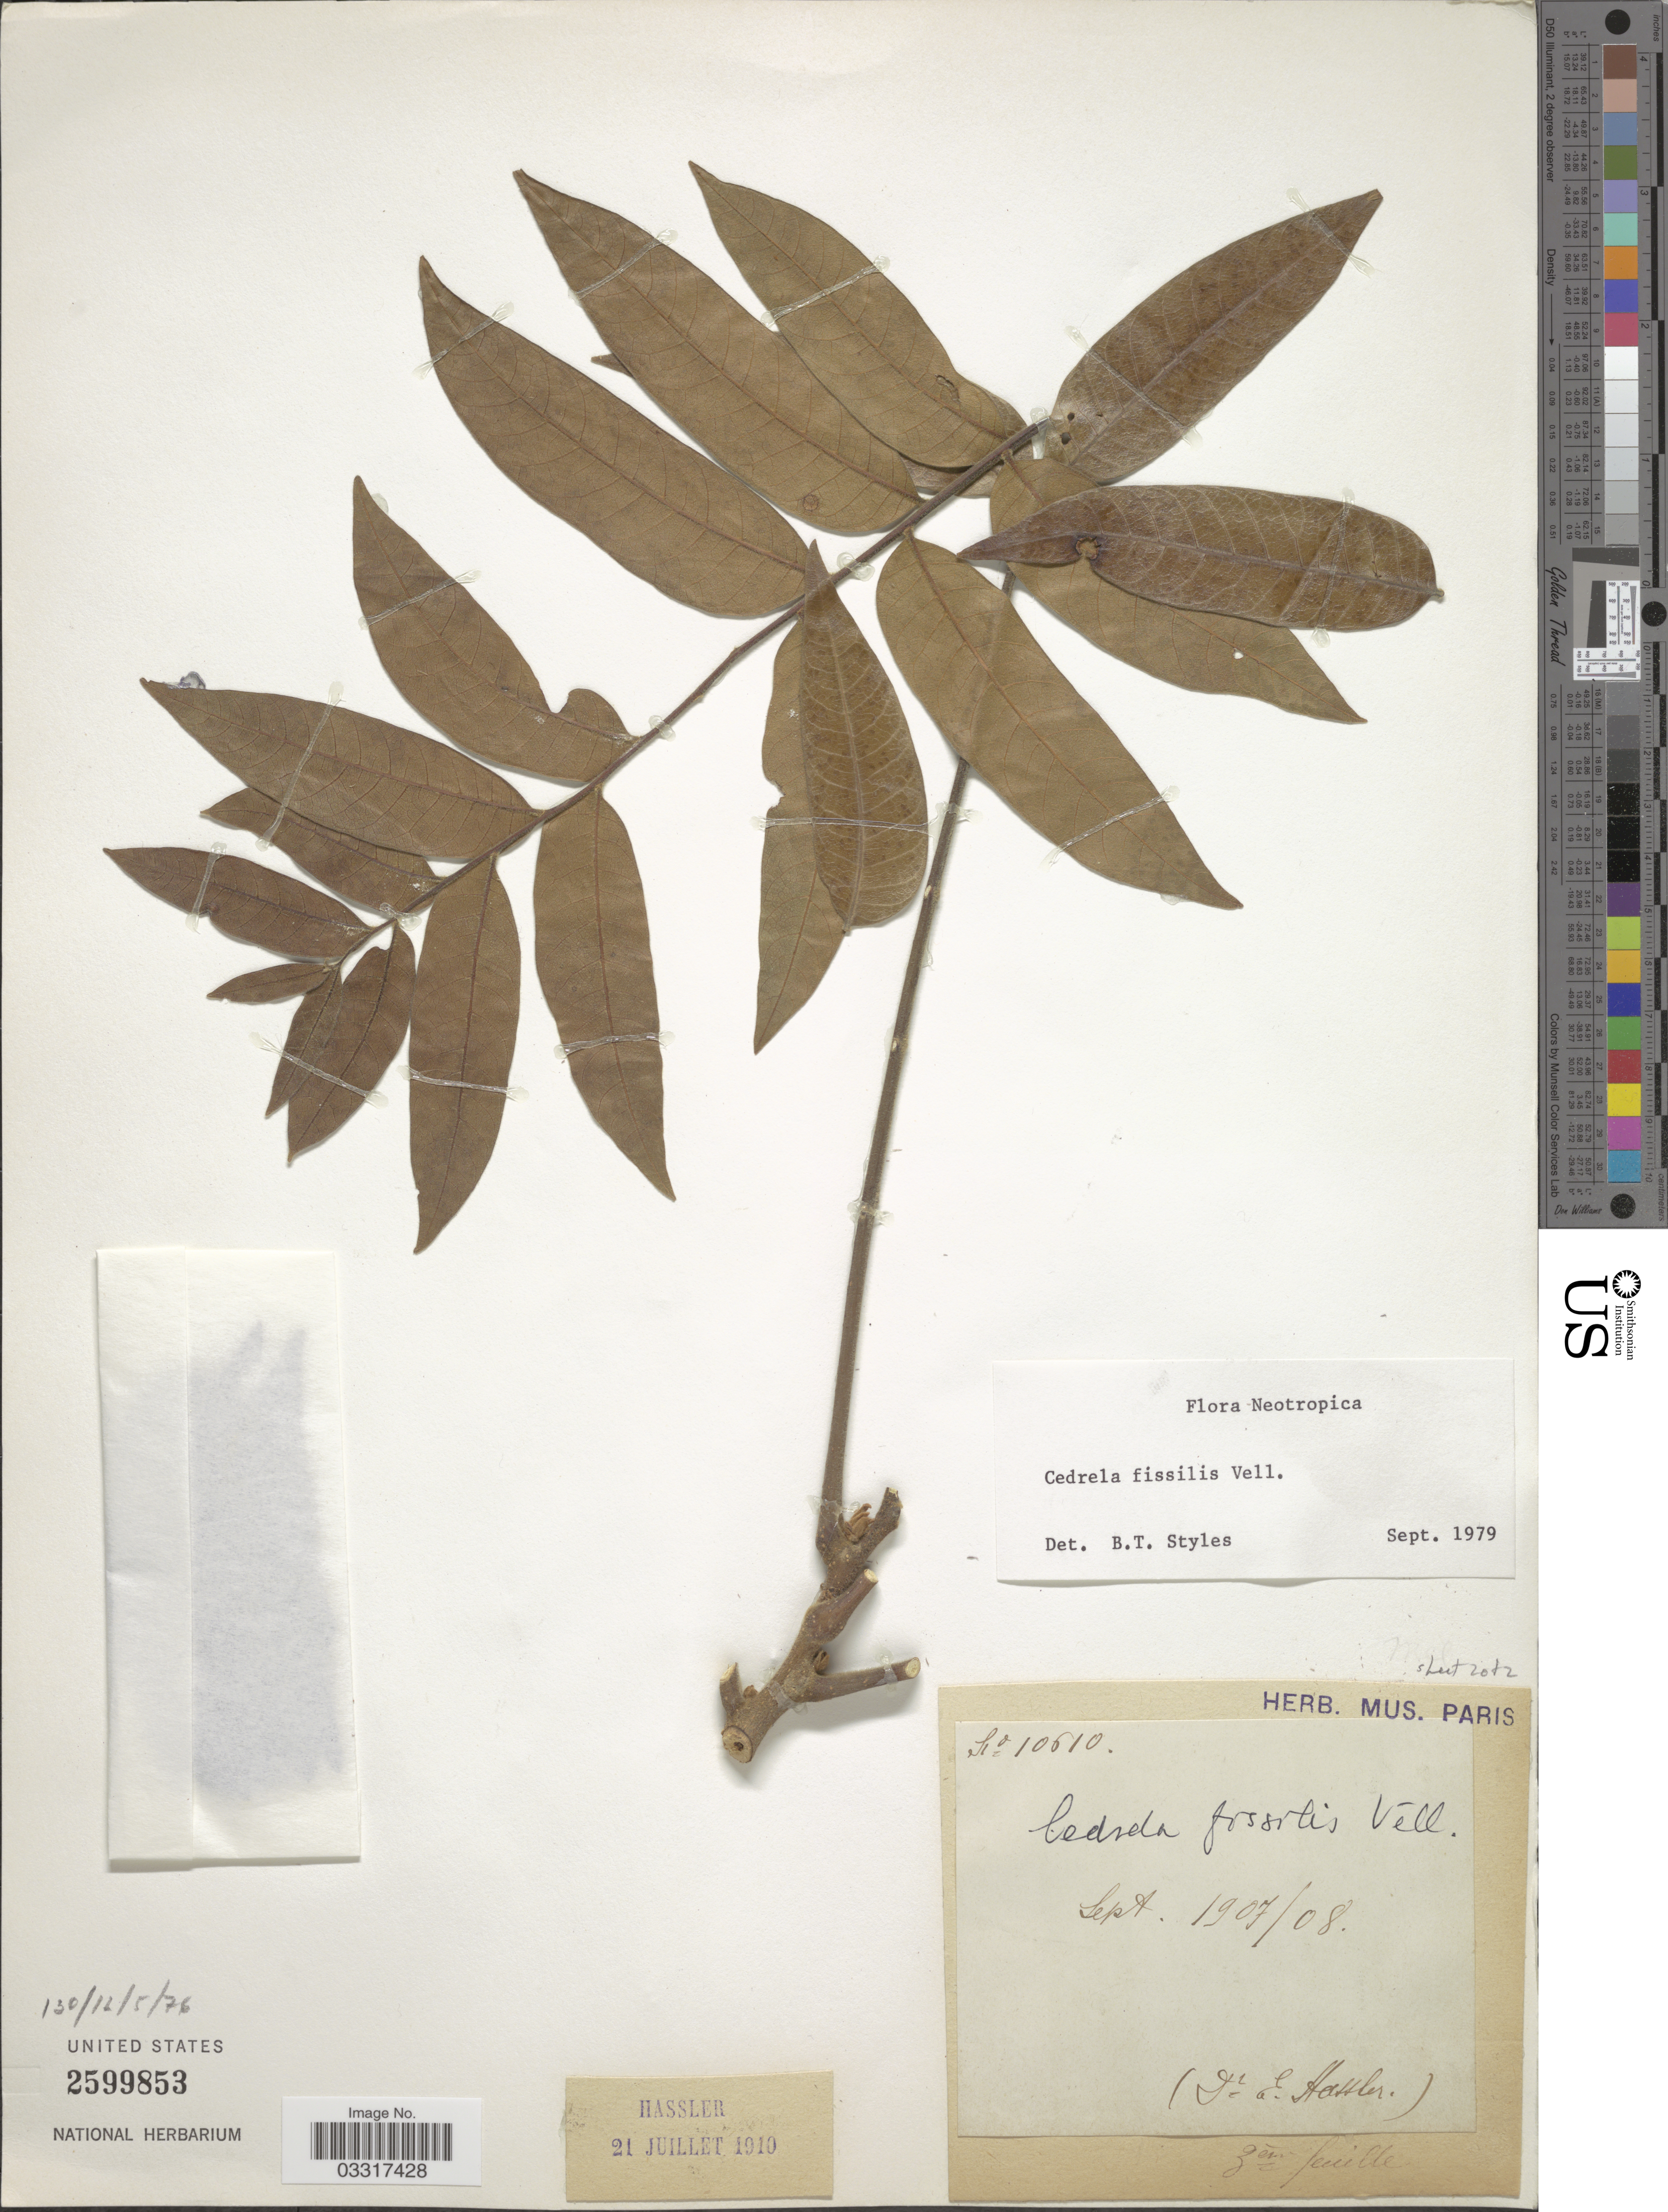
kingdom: Plantae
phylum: Tracheophyta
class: Magnoliopsida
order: Sapindales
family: Meliaceae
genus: Cedrela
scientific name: Cedrela fissilis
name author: Vell.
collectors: E. Hassler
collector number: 10610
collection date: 1907-09/1908-09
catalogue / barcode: US 2599853